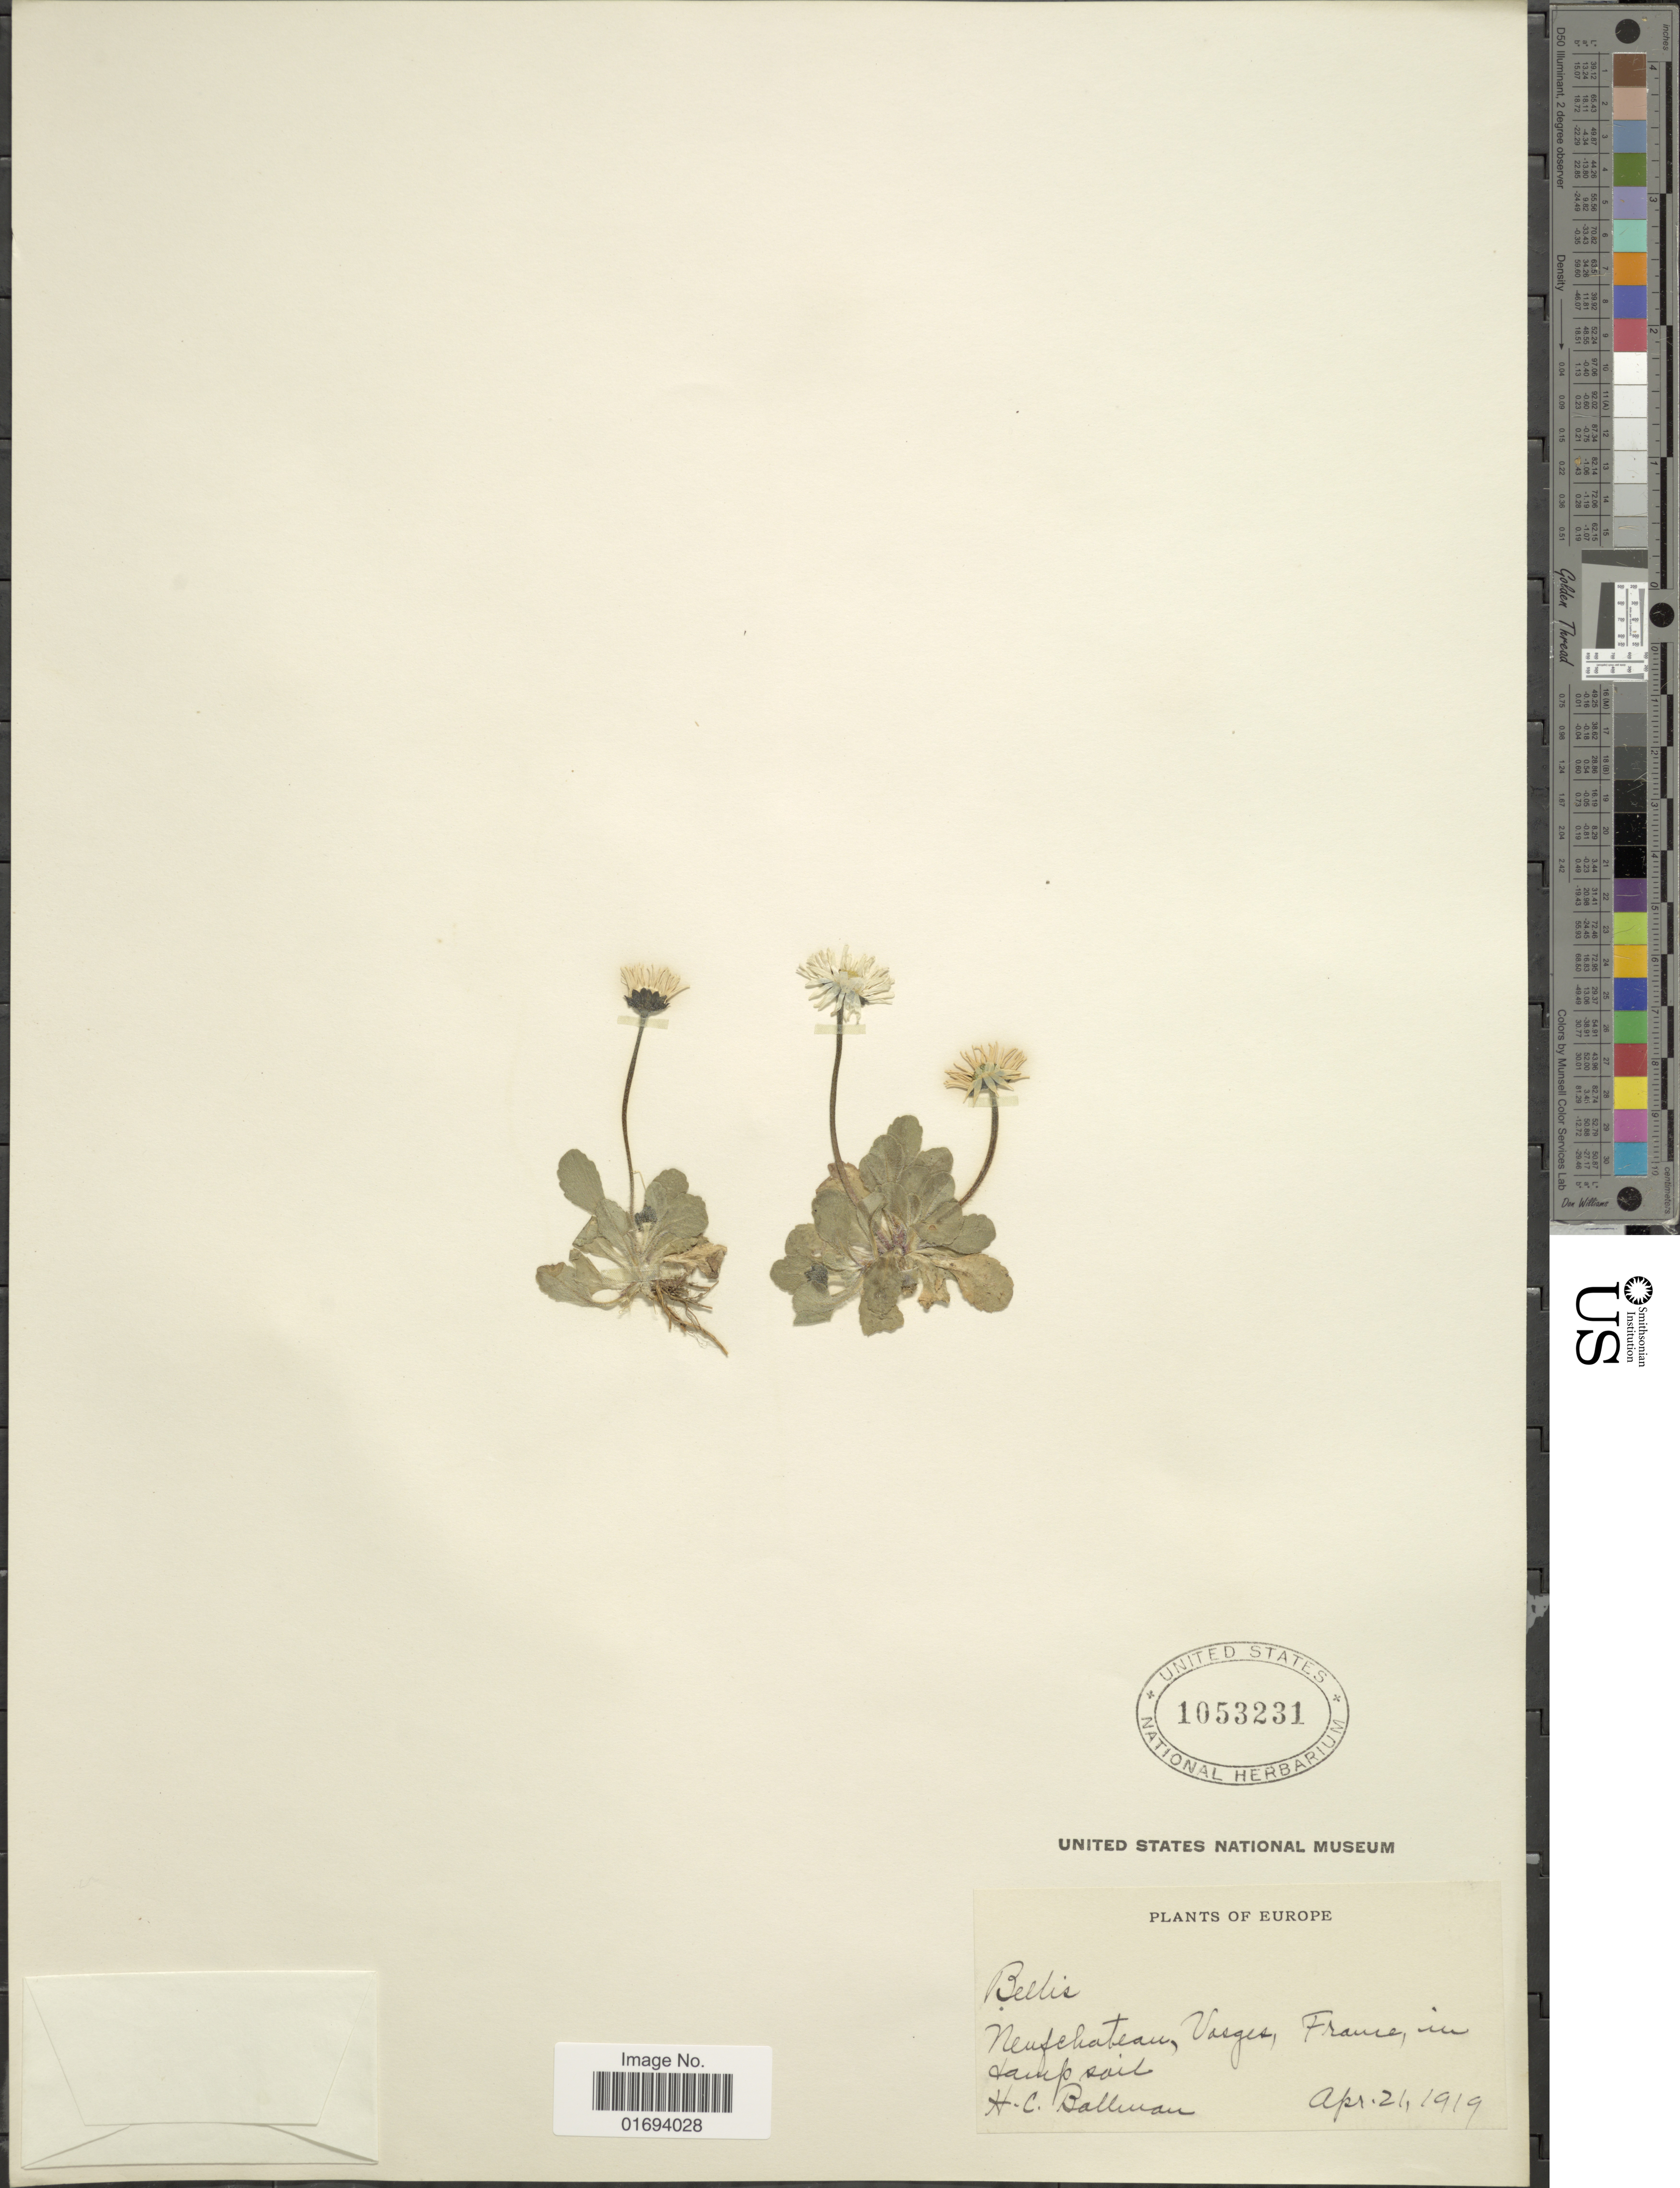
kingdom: Plantae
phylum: Tracheophyta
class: Magnoliopsida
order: Asterales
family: Asteraceae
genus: Bellis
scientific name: Bellis sp.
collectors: H. Ballman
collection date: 1919-04-21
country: France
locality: Neufchateau, Vasges, France. Europe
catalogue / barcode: US 1053231